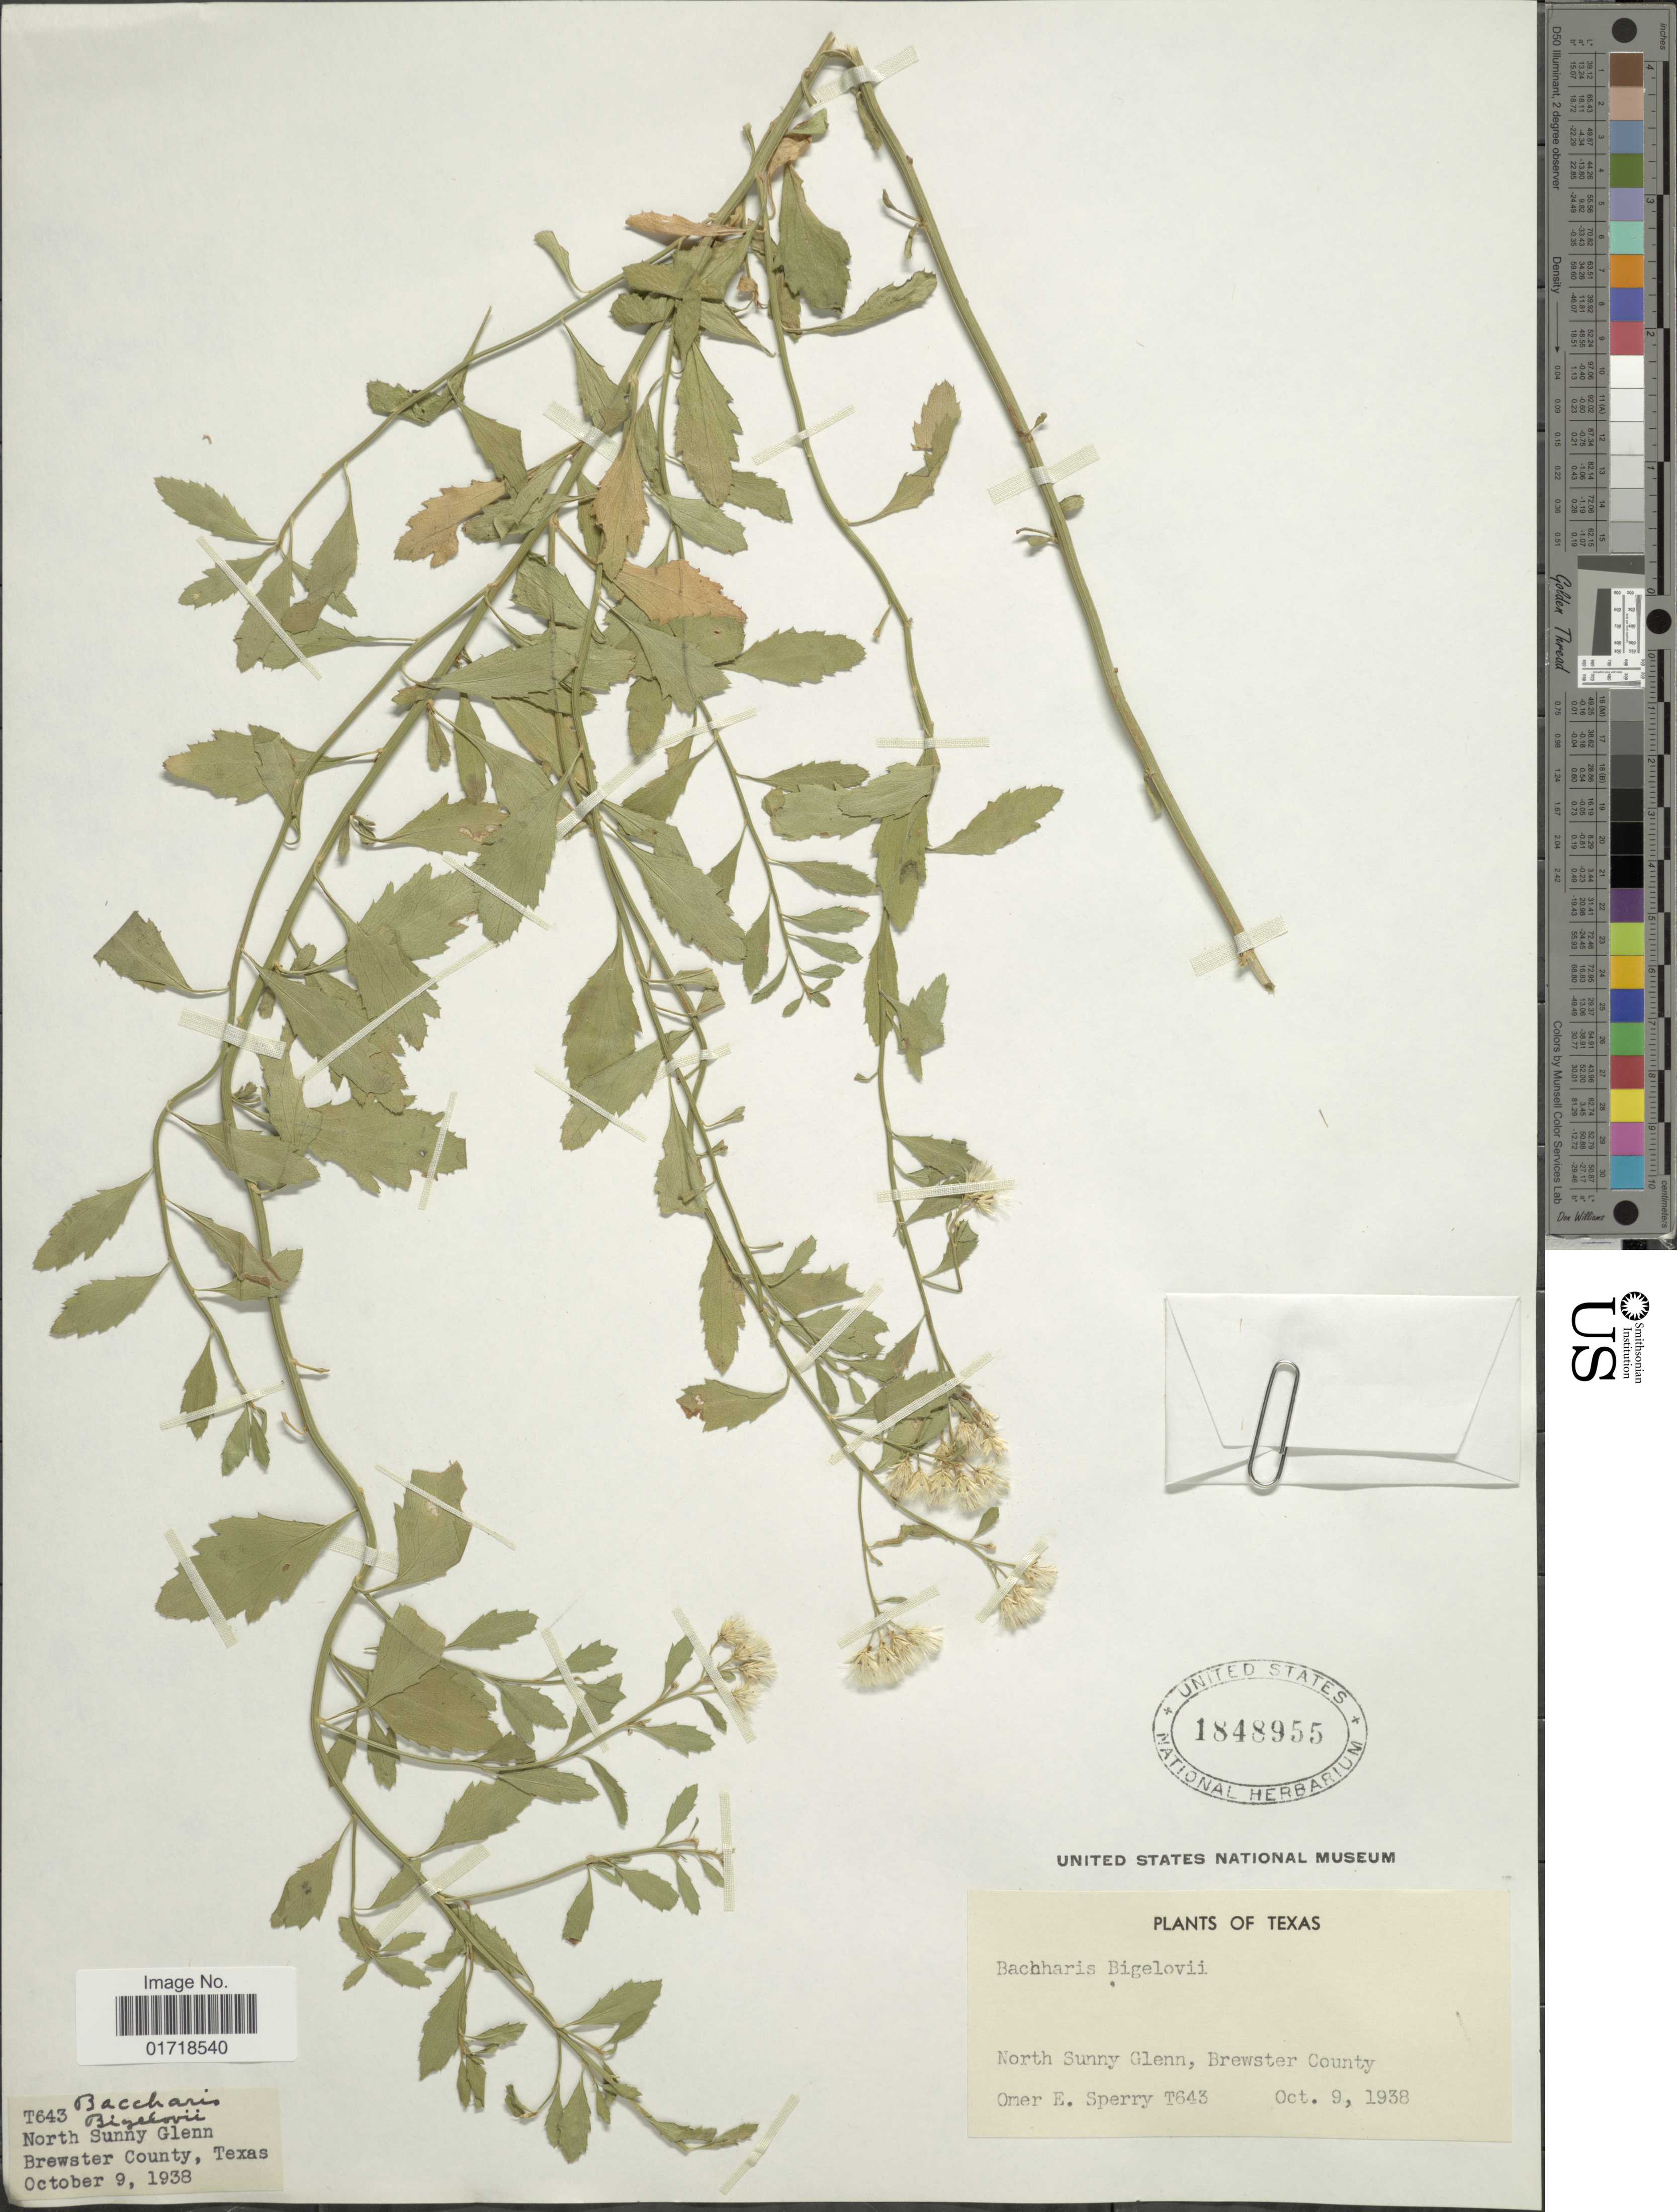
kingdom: Plantae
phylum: Tracheophyta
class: Magnoliopsida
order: Asterales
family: Asteraceae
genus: Baccharis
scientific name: Baccharis bigelovii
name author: A. Gray in Torr.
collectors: O. E. Sperry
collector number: T643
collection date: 1938-10-09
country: United States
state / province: Texas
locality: North Sunny Glenn, Brewster County.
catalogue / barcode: US 1848955